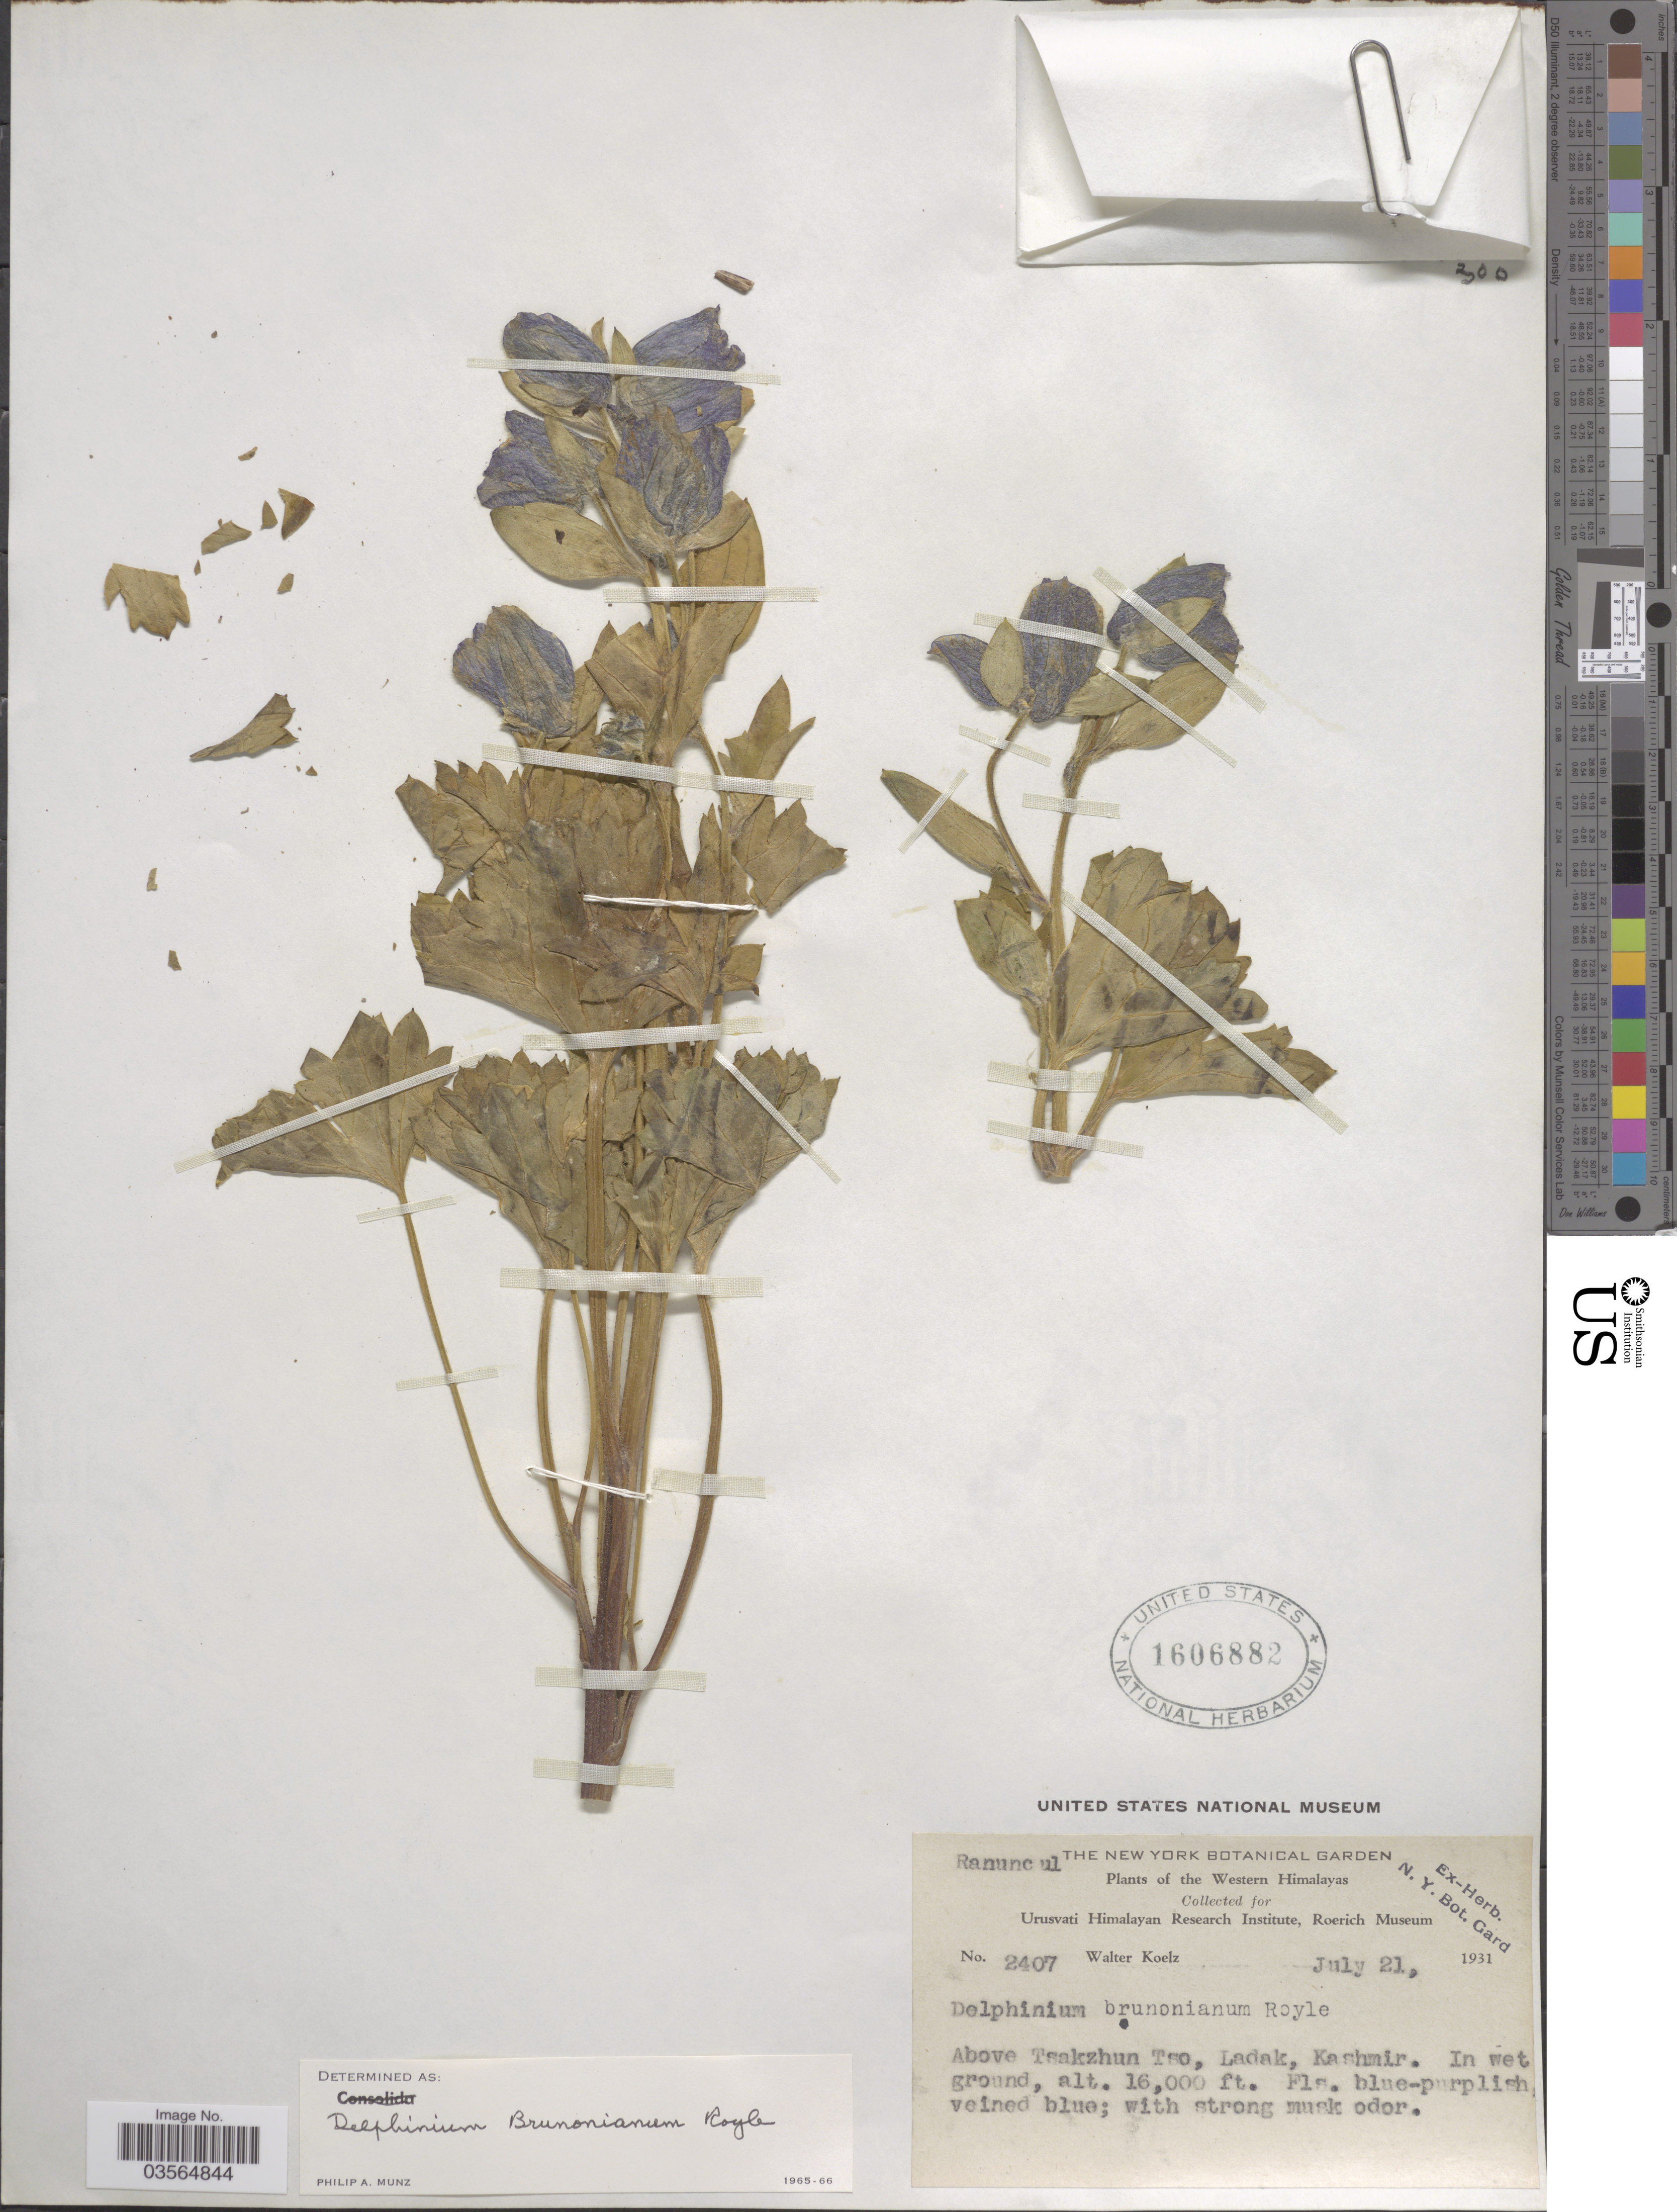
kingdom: Plantae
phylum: Tracheophyta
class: Magnoliopsida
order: Ranunculales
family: Ranunculaceae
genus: Delphinium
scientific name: Delphinium brunonianum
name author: Royle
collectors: W. N. Koelz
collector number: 2407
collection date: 1931-07-21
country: India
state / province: Ladakh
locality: Western Himalayas. Above Tsakzhun Tso, Ladak, Kashmir.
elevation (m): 4877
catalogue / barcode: US 1606882